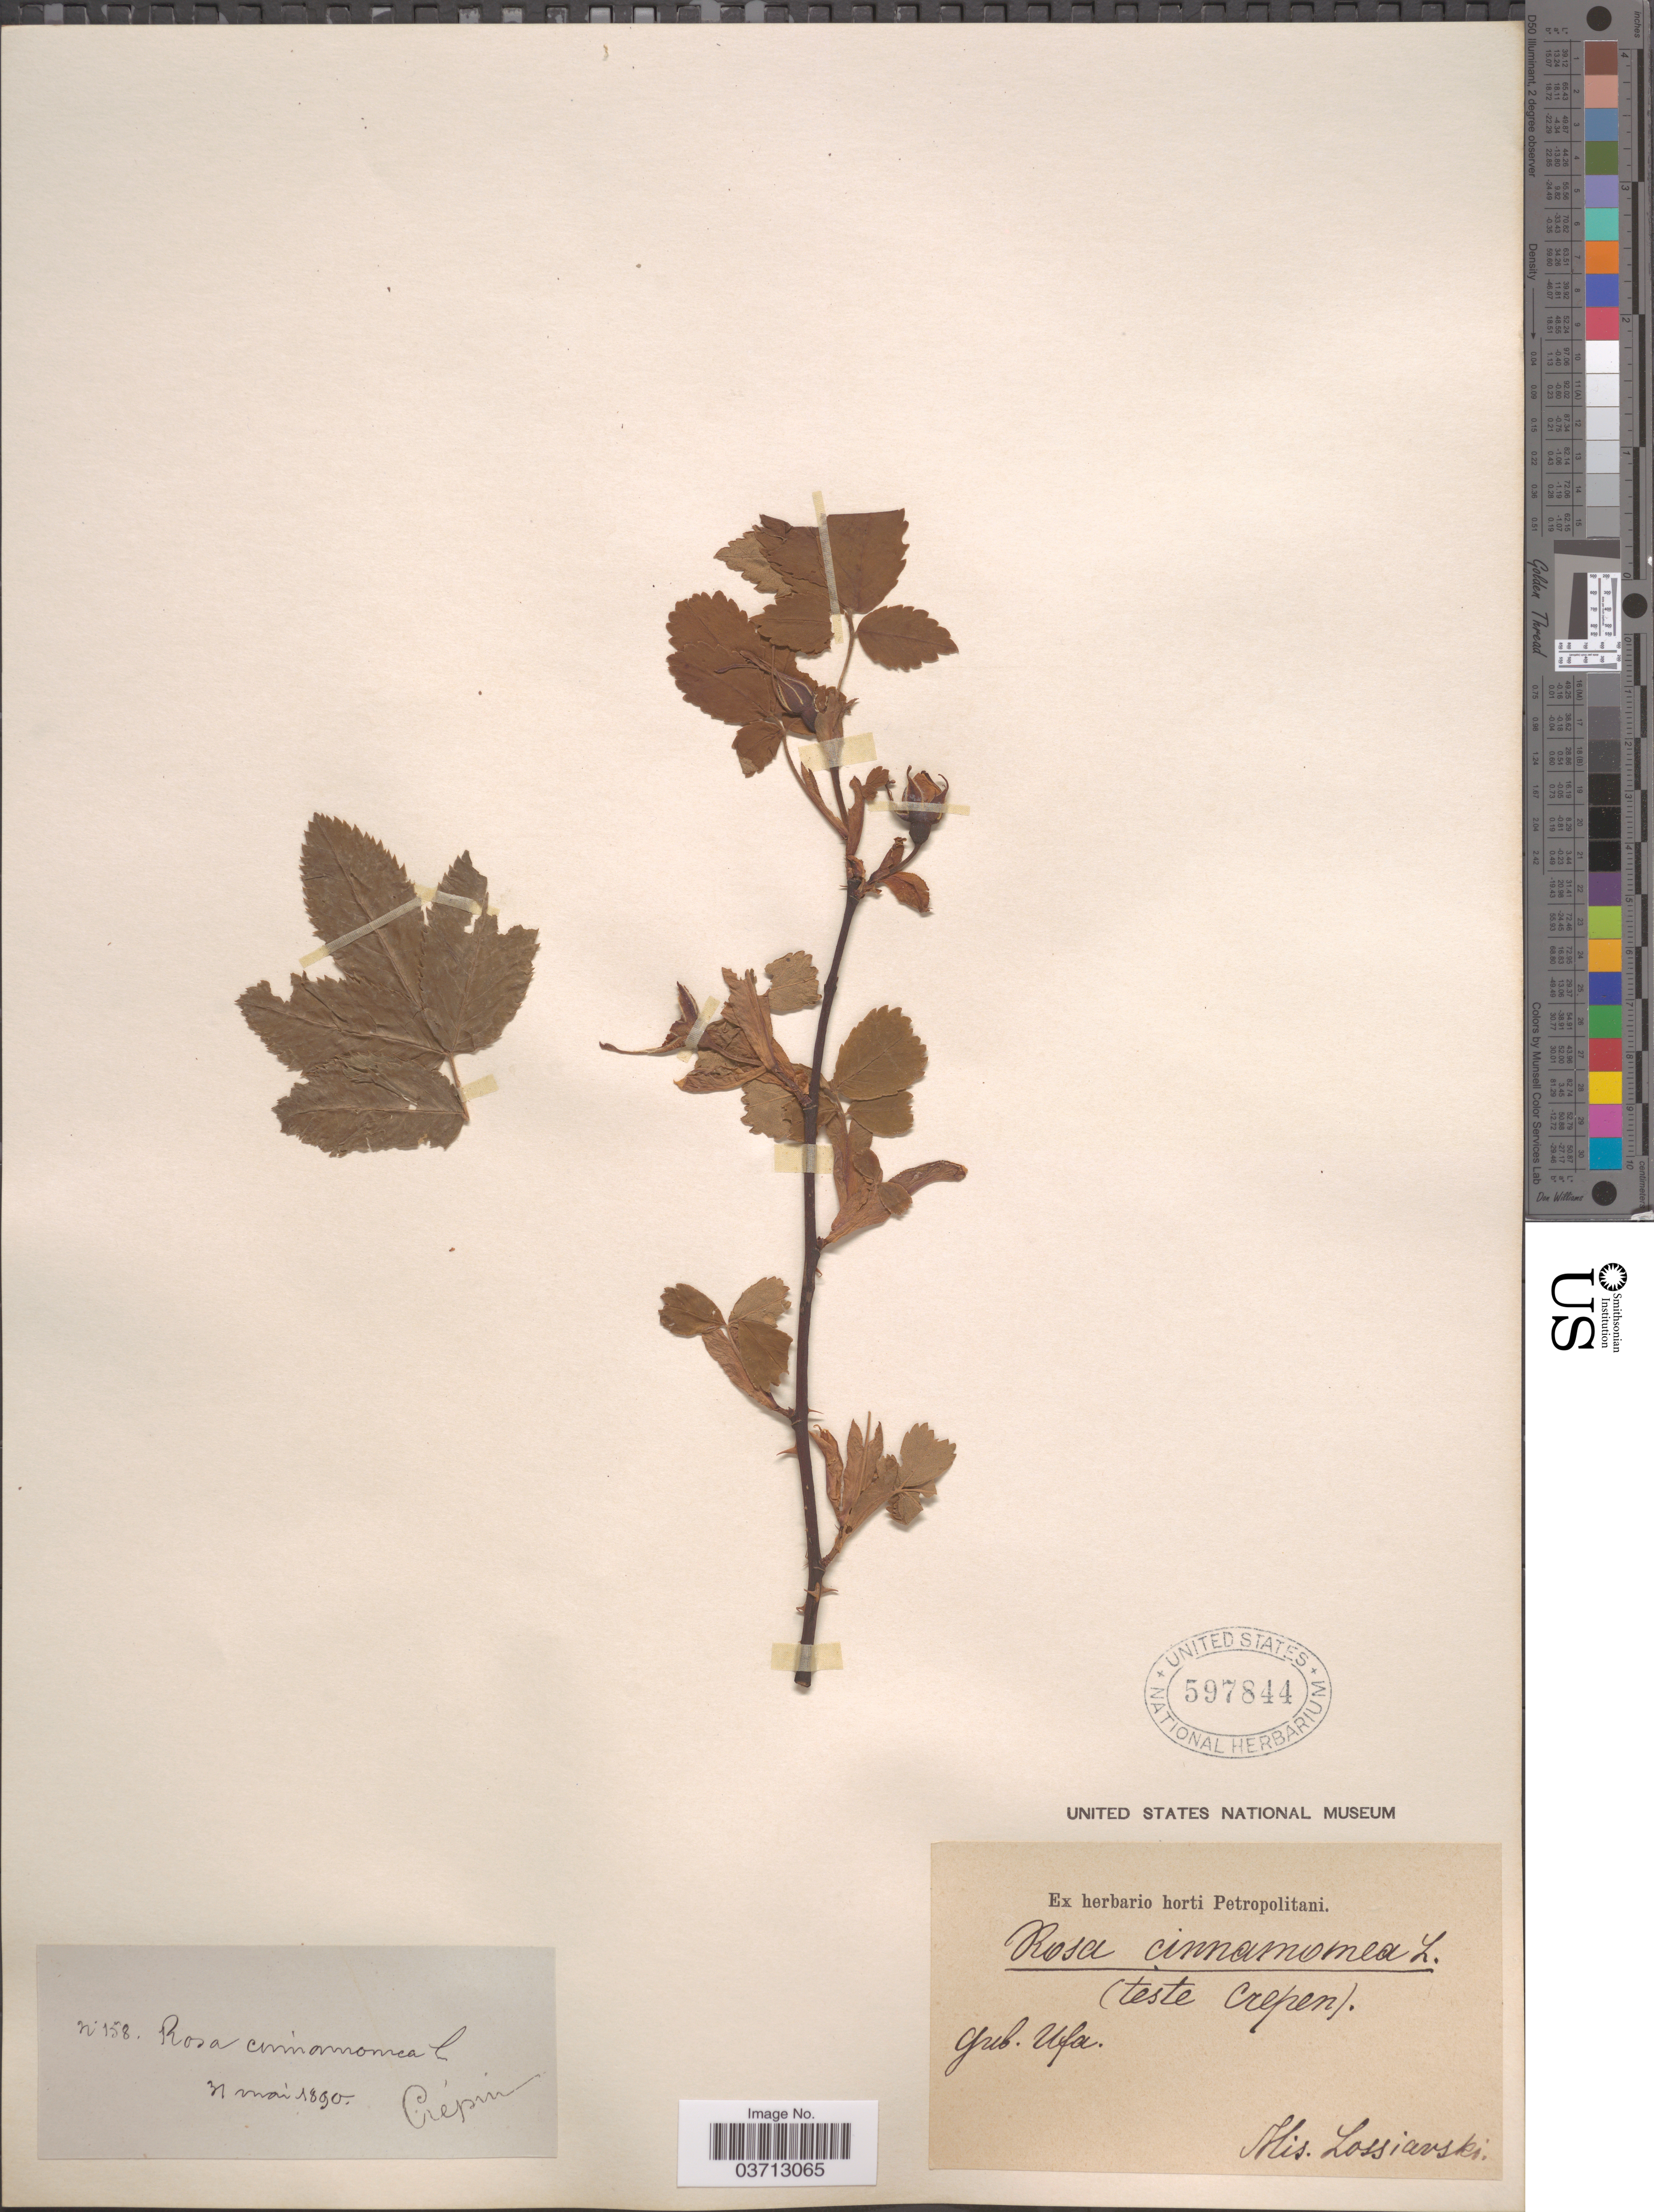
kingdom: Plantae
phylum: Tracheophyta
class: Magnoliopsida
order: Rosales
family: Rosaceae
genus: Rosa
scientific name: Rosa cinnamomea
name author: L.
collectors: H. Lossiavski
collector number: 158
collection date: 1890-05-31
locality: Crépin. Gub. Ufa.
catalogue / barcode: US 597844